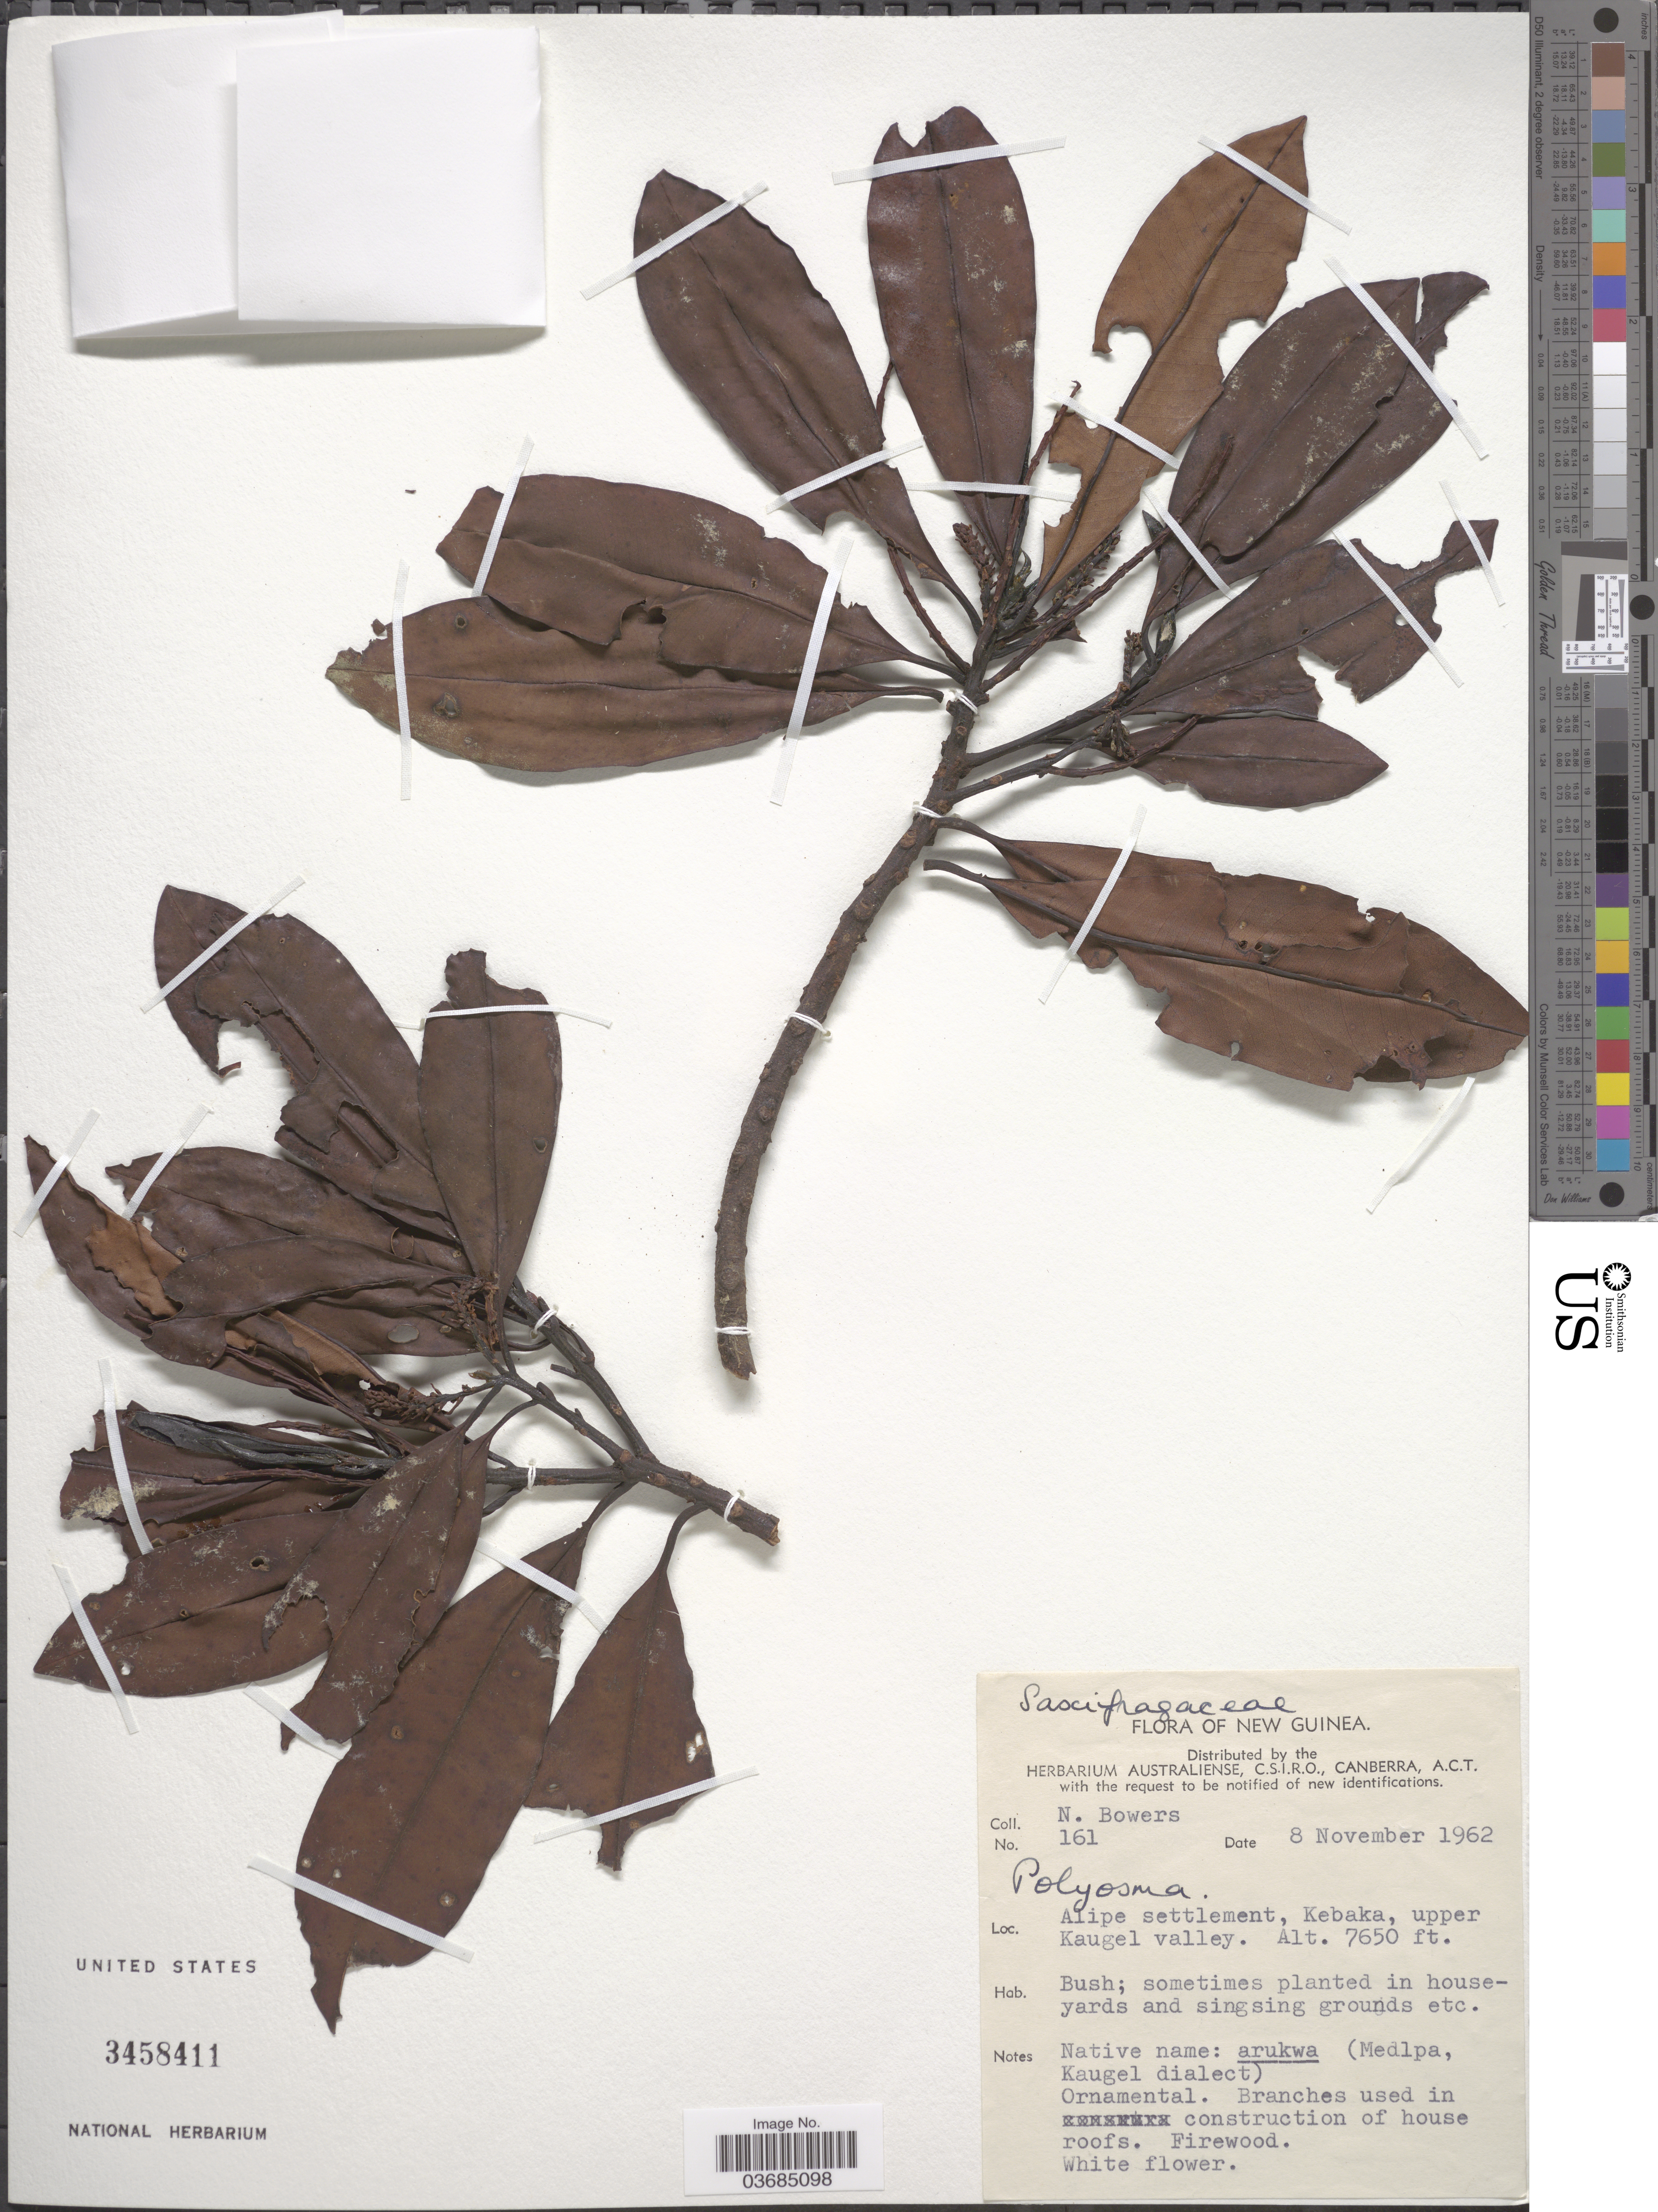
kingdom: Plantae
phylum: Tracheophyta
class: Magnoliopsida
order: Escalloniales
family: Escalloniaceae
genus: Polyosma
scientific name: Polyosma sp.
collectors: N. Bowers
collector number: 161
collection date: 1962-11-08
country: Papua New Guinea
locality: New Guinea. Alipe settlement, Kebaka, upper Kaugel valley.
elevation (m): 2332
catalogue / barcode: US 3458411